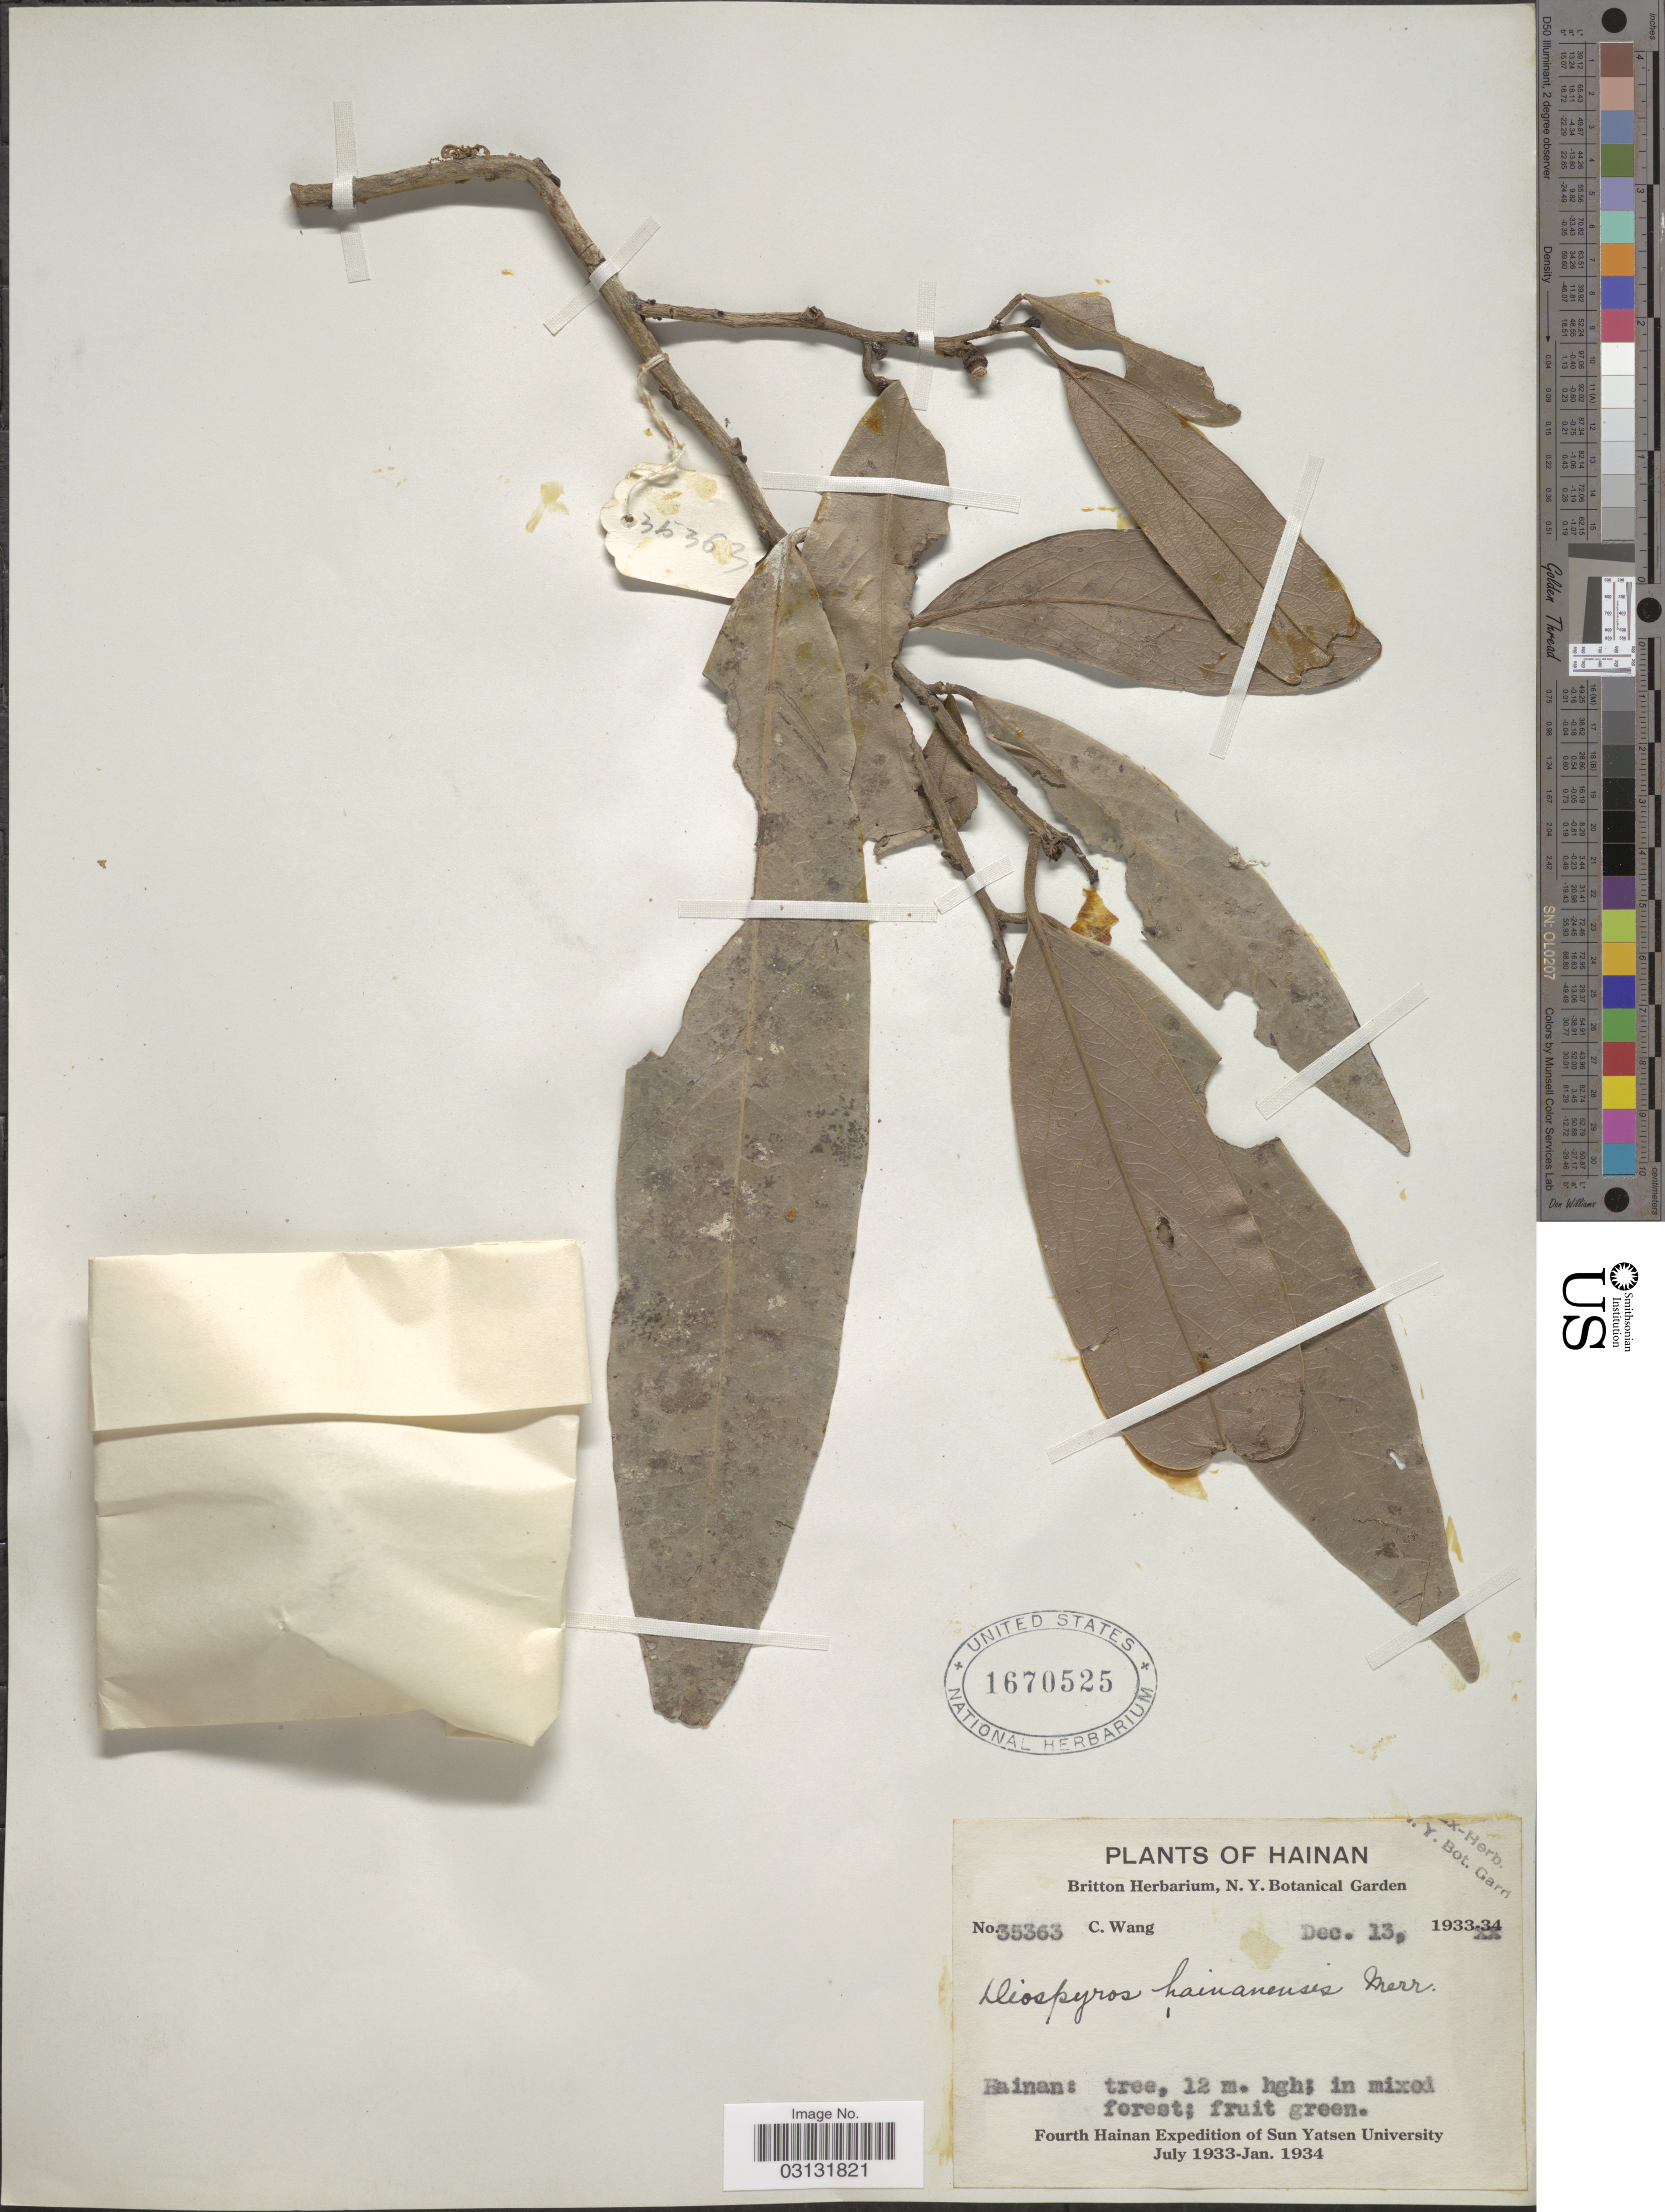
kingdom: Plantae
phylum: Tracheophyta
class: Magnoliopsida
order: Ericales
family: Ebenaceae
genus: Diospyros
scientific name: Diospyros hainanensis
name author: Merr.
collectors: C. Wang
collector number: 35363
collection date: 1933-12-13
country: China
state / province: Hainan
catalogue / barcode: US 1670525